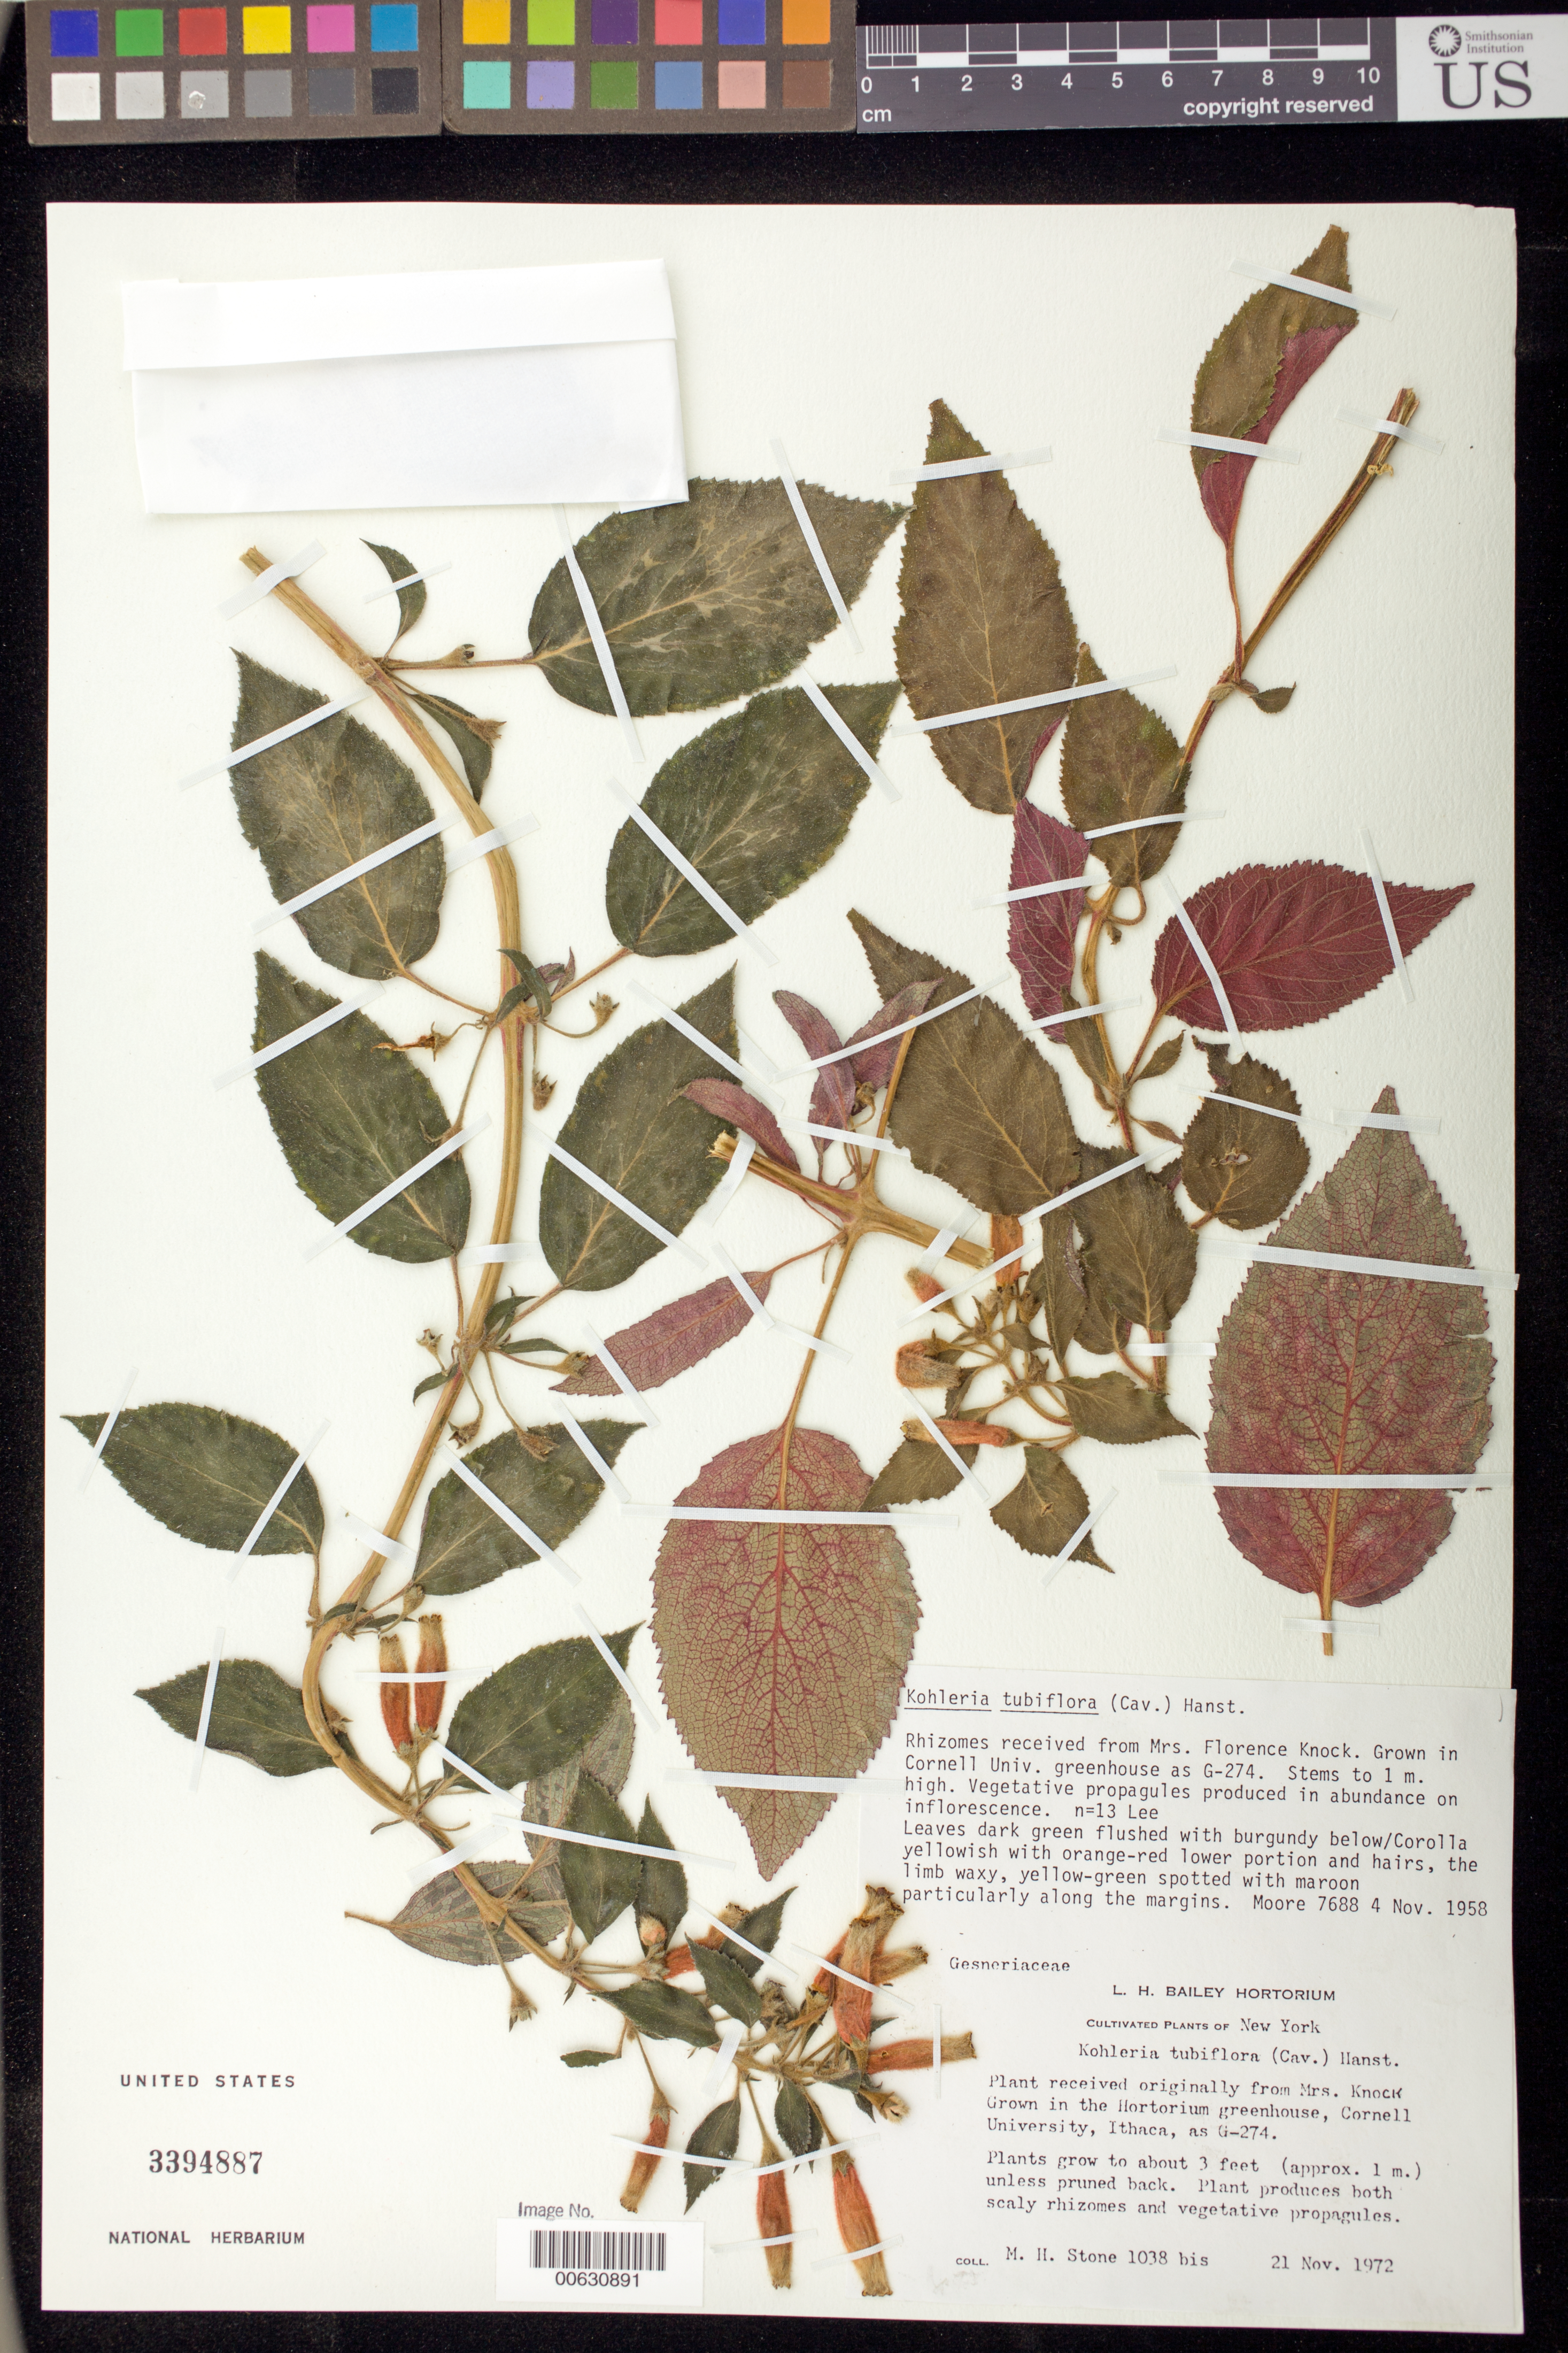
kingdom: Plantae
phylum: Tracheophyta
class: Magnoliopsida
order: Lamiales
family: Gesneriaceae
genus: Kohleria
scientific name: Kohleria tubiflora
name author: (Cav.) Hanst.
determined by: Skog, Laurence E.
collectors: M. Stone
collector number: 1038 bis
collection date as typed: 21 Nov 1972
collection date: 1972-11-21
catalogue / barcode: US 3394887